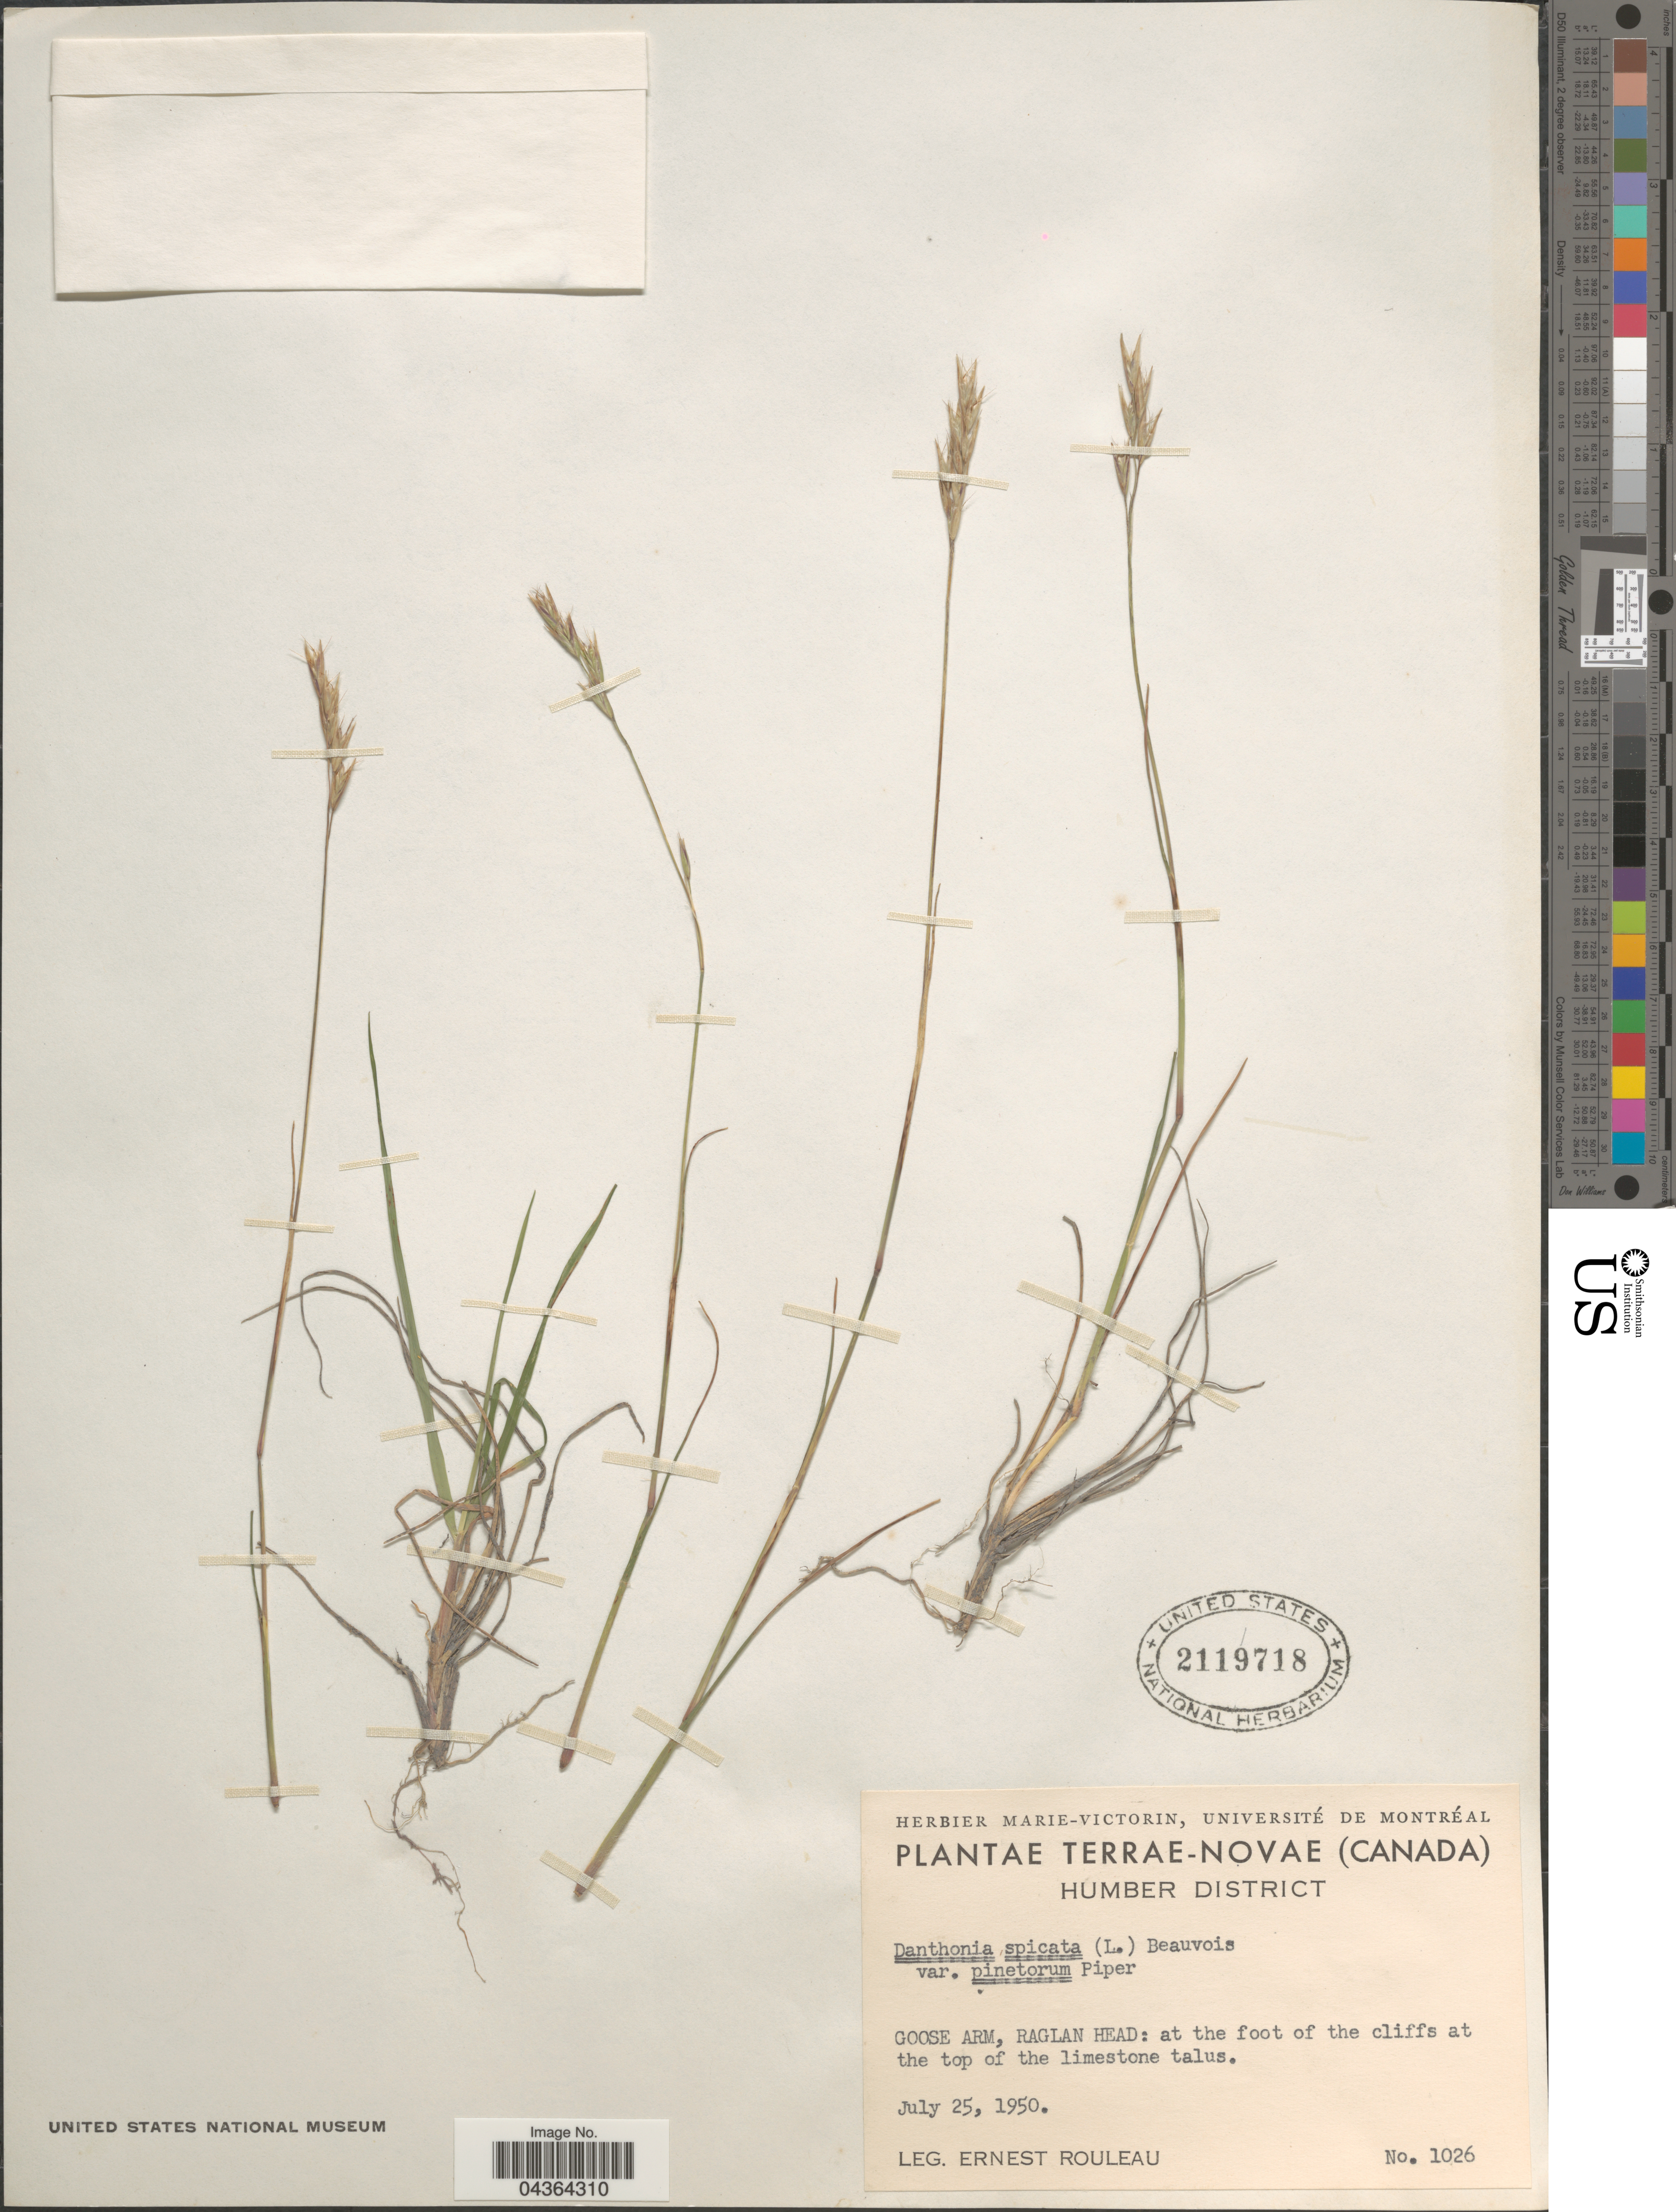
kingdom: Plantae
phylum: Tracheophyta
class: Liliopsida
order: Poales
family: Poaceae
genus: Danthonia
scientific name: Danthonia spicata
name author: (L.) P. Beauv. ex Roem. & Schult.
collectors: J. Rouleau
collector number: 1026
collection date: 1950-07-25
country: Canada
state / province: Newfoundland and Labrador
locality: Terrae-Novae. Humber District. Goose Arm, Raglan Head: at the foot of the cliffs at the top of the limestone talus.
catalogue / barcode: US 2119718